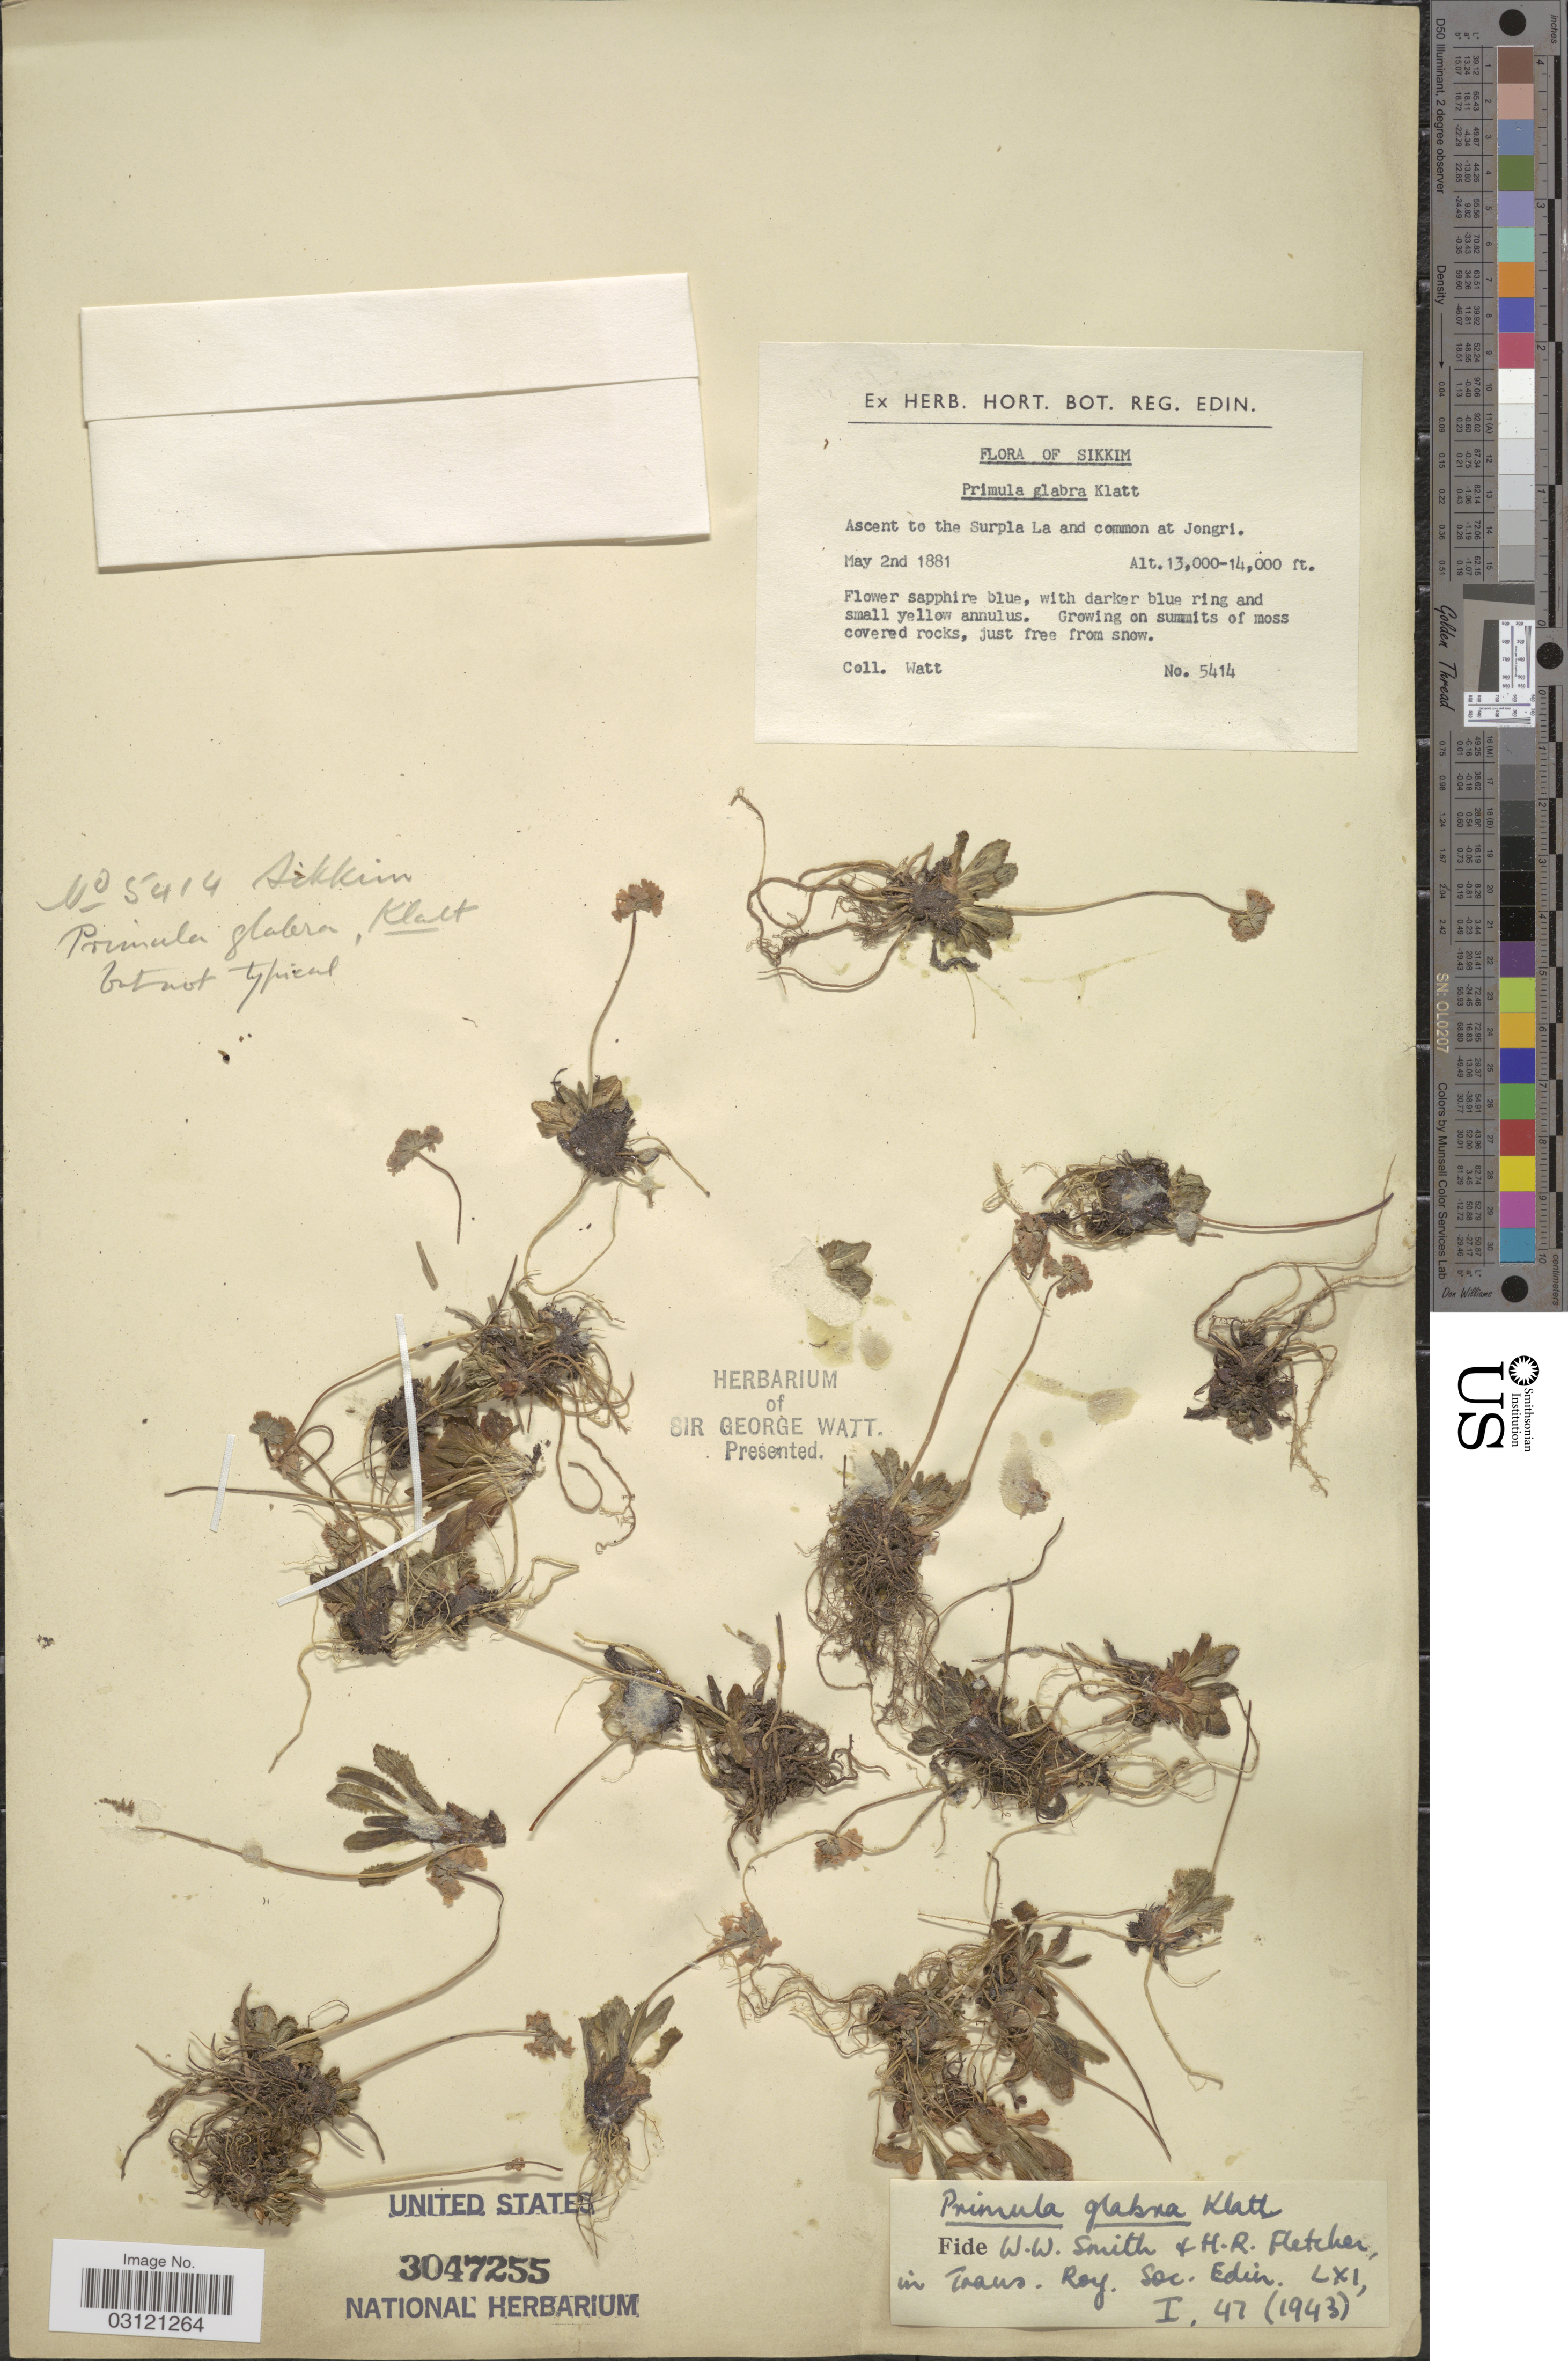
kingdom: Plantae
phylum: Tracheophyta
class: Magnoliopsida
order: Ericales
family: Primulaceae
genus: Primula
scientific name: Primula glabra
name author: Klatt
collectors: -. Watt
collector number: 5414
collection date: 1881-05-02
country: India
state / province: Sikkim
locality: Sikkim, Ascent to the Surpla La and common at Jongri.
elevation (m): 3962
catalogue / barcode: US 3047255